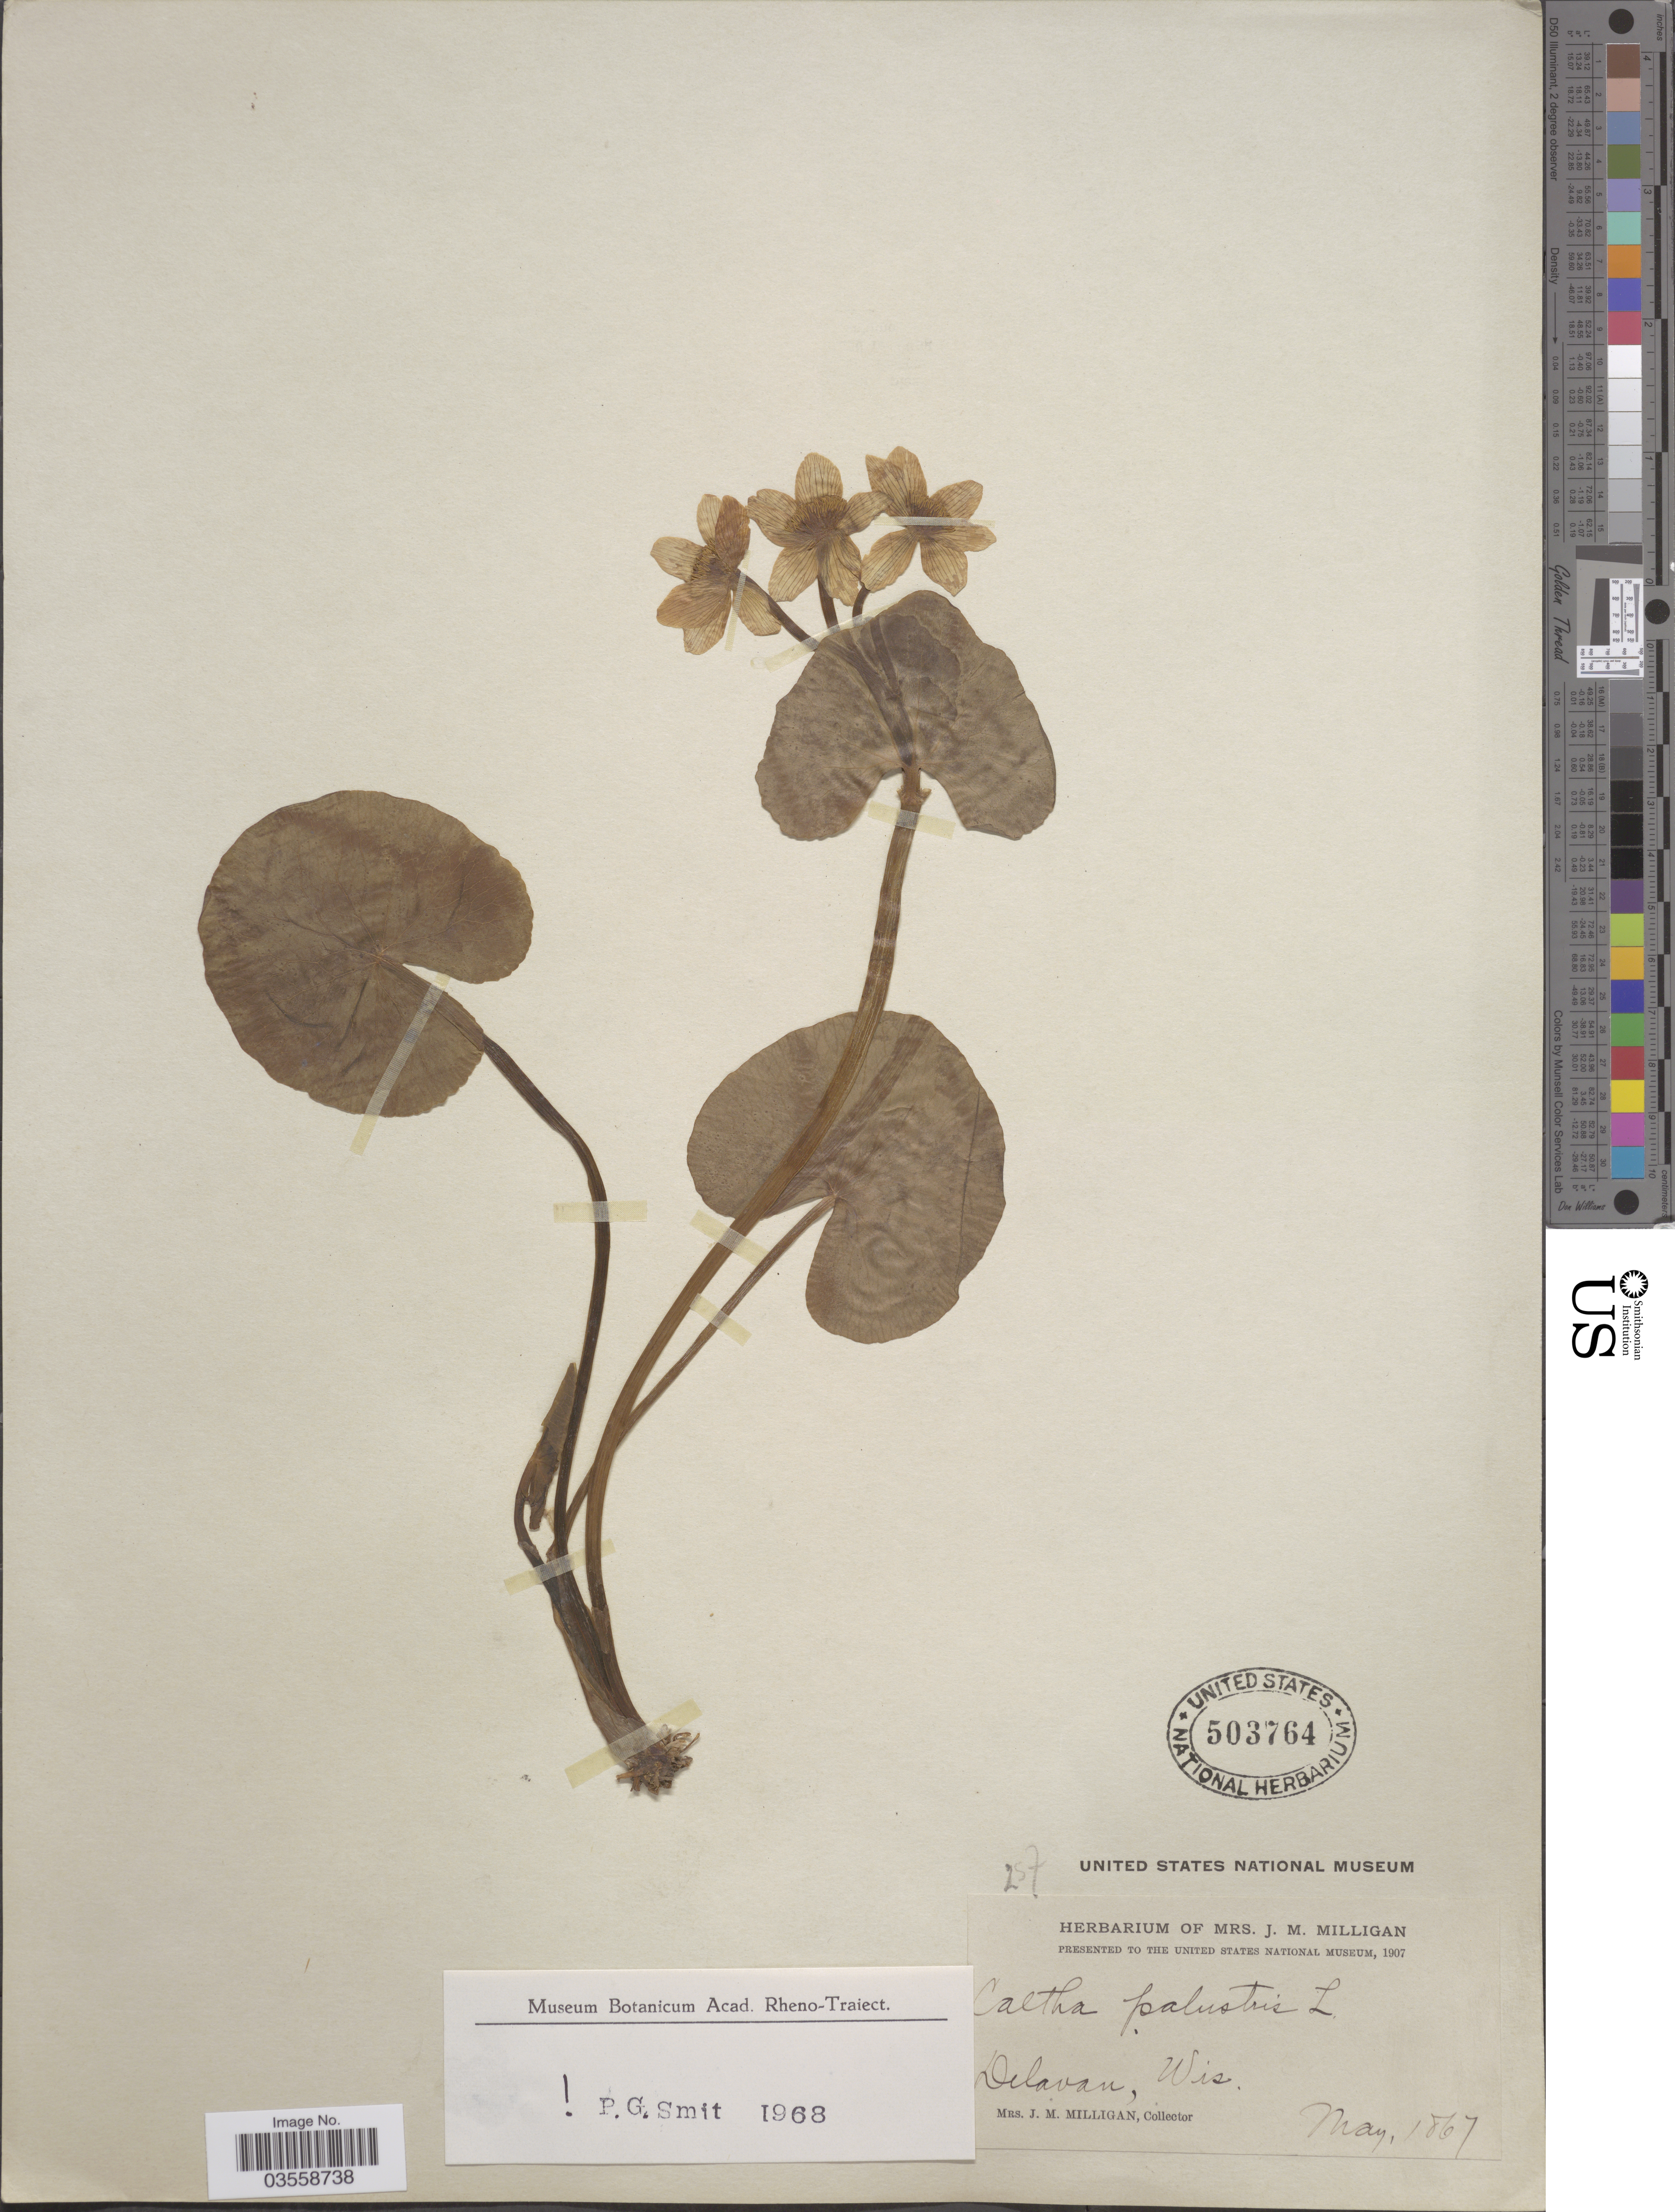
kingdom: Plantae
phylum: Tracheophyta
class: Magnoliopsida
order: Ranunculales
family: Ranunculaceae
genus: Caltha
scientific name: Caltha palustris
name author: L.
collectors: J. Milligan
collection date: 1867-05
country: United States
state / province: Wisconsin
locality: Delavan.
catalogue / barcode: US 503764